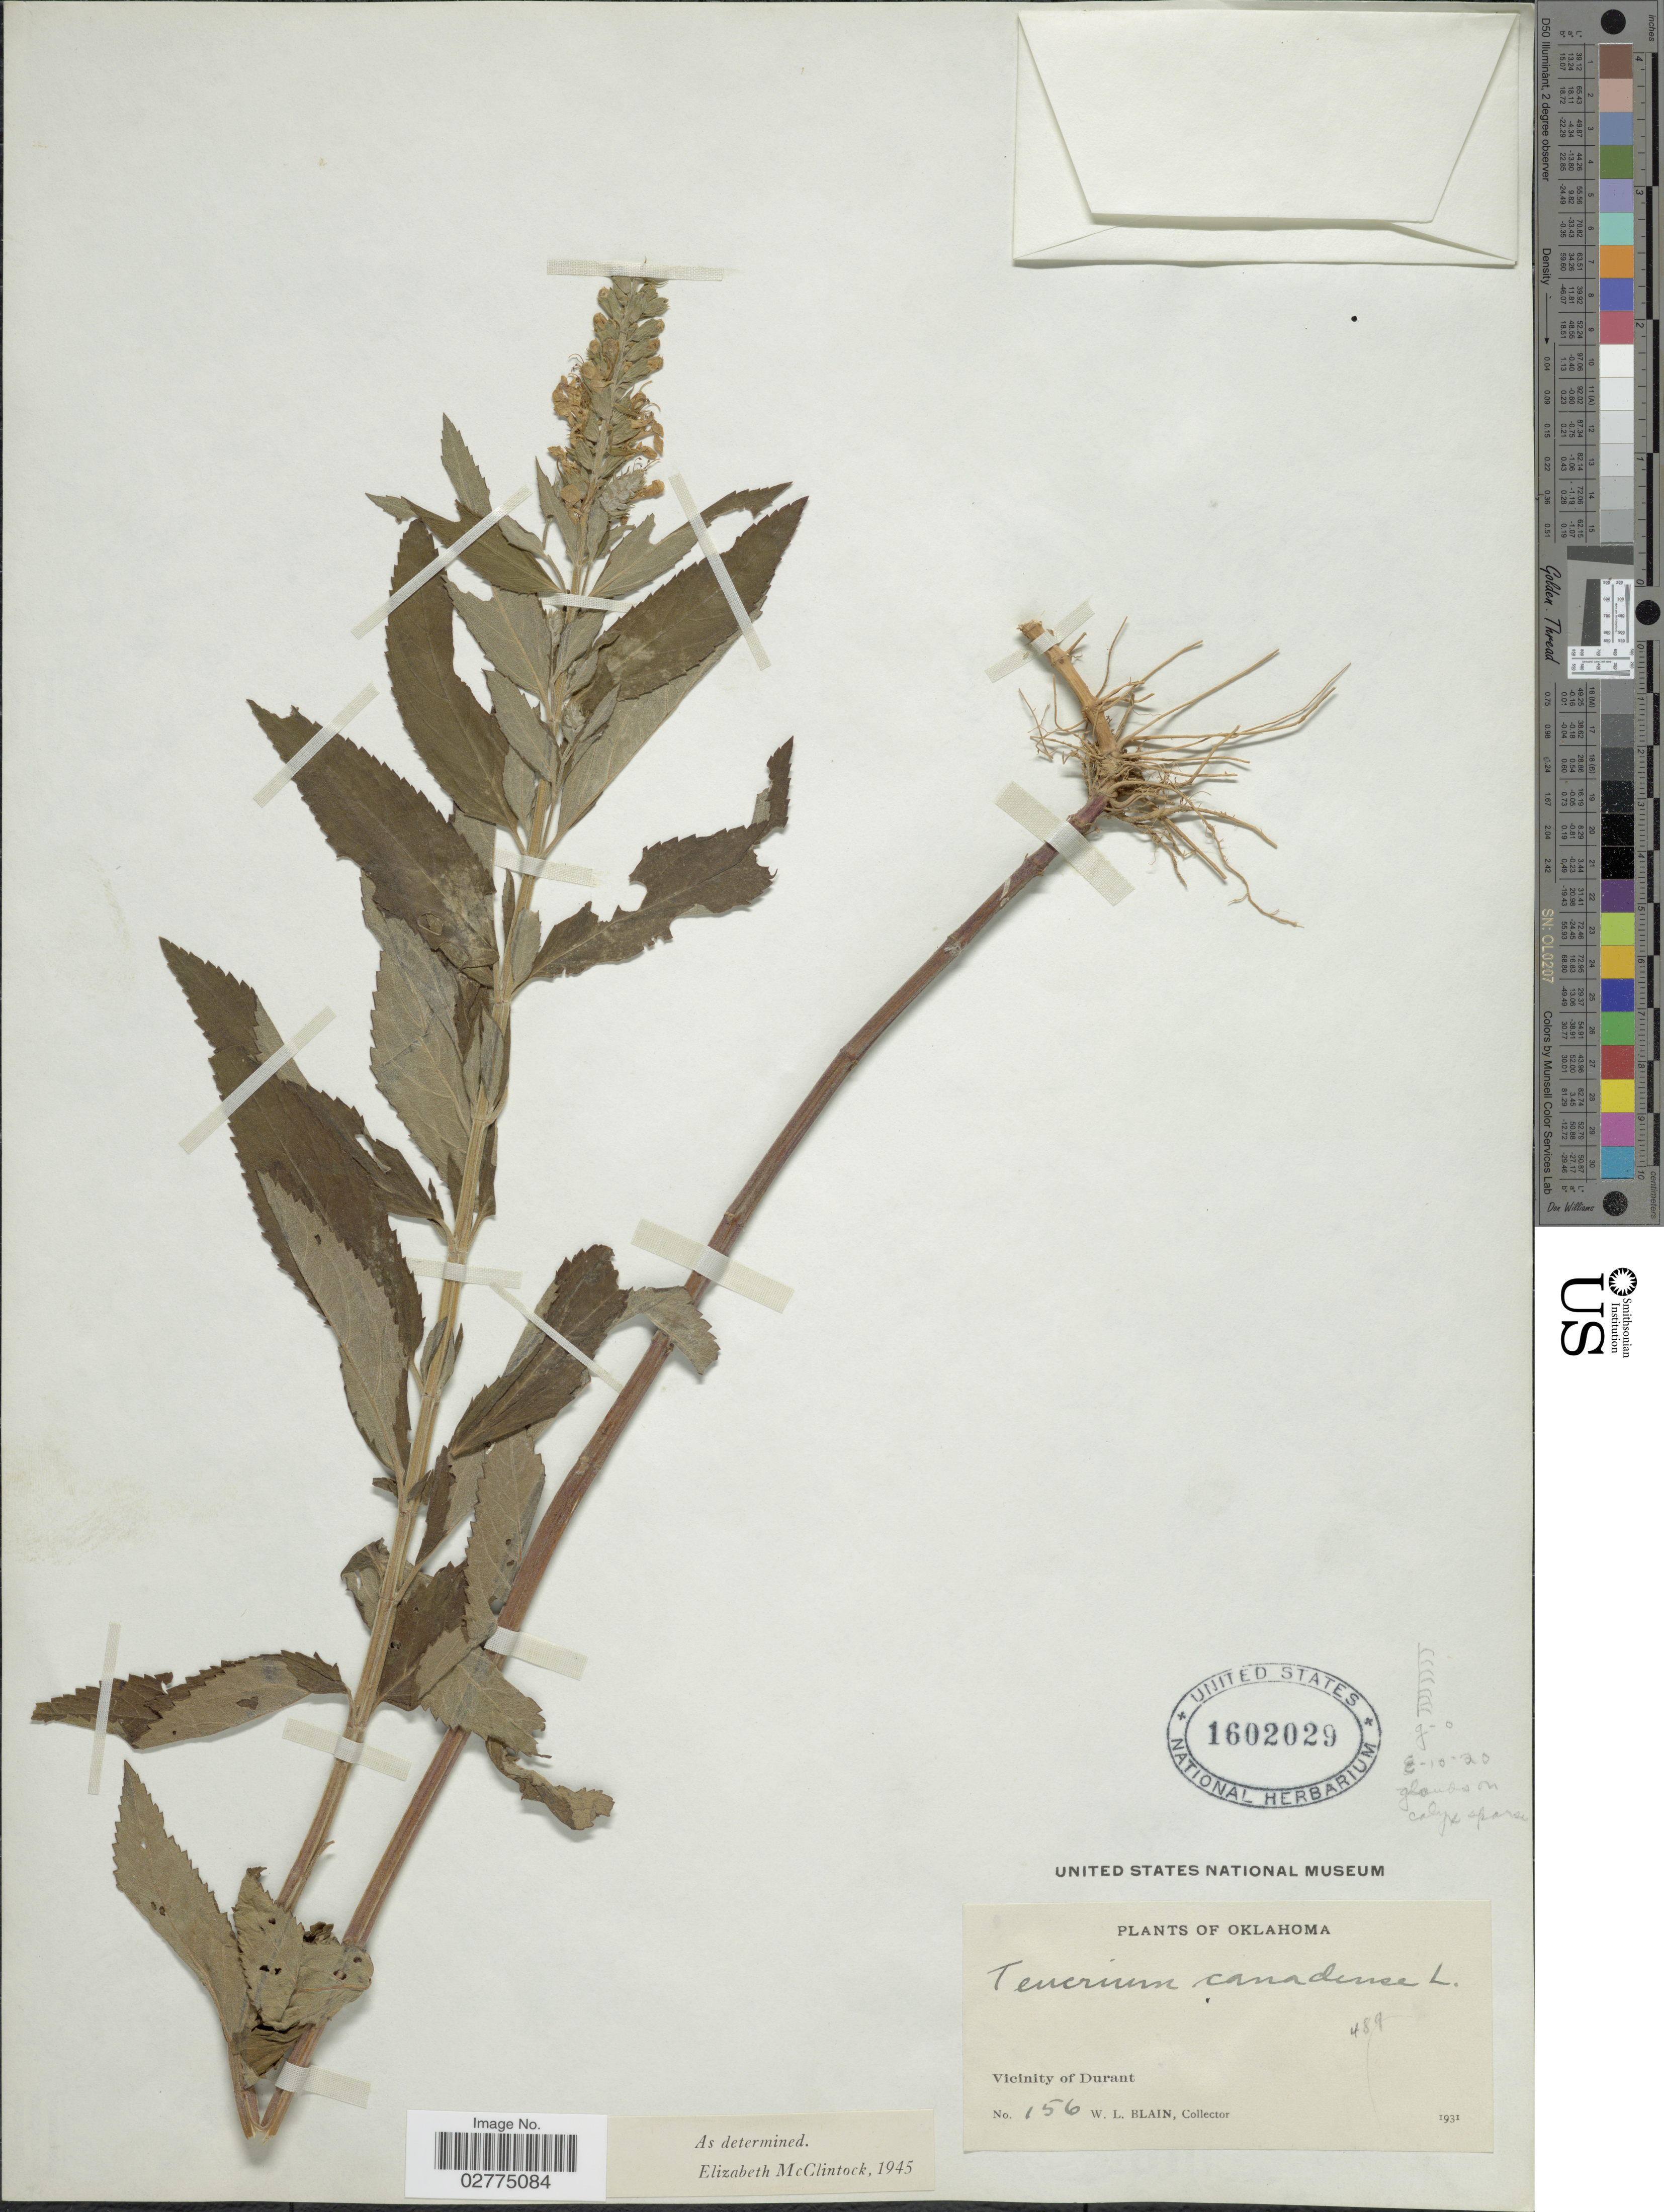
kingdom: Plantae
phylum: Tracheophyta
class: Magnoliopsida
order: Lamiales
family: Lamiaceae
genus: Teucrium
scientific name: Teucrium canadense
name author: L.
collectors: W. Blain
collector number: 156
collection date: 1931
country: United States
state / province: Oklahoma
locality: Vicinity of Durant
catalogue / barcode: US 1602029